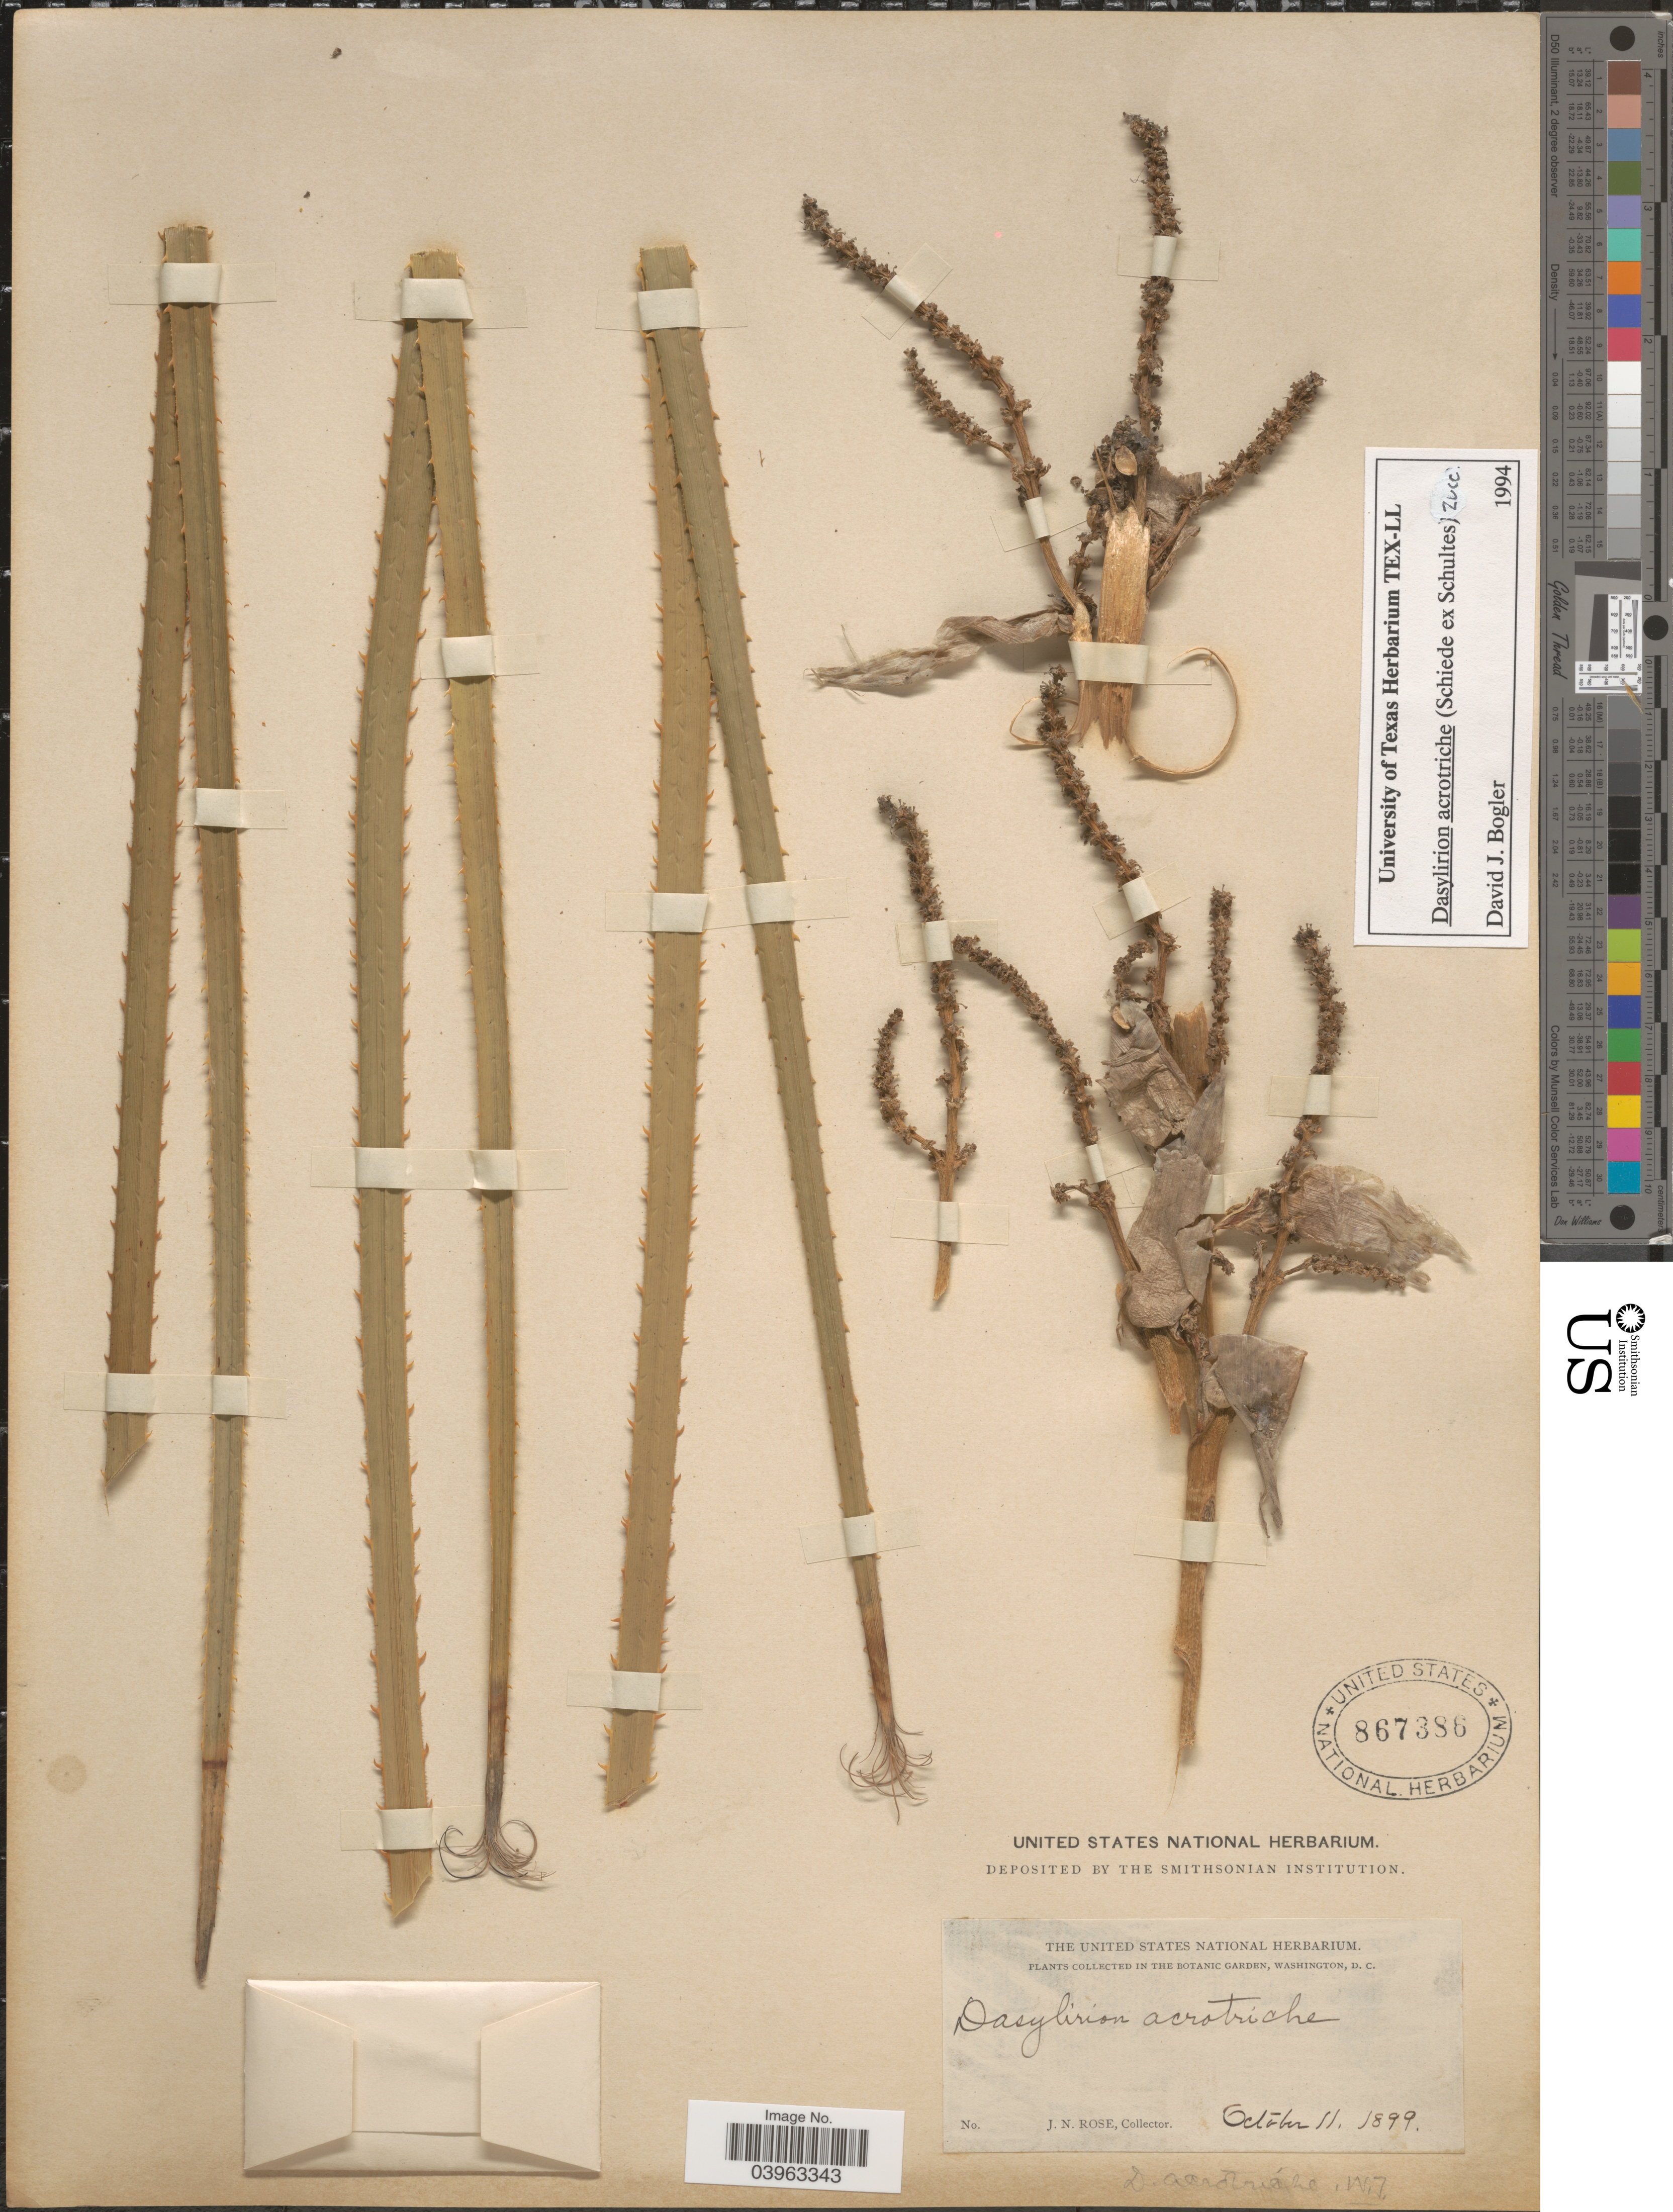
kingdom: Plantae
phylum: Tracheophyta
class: Liliopsida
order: Asparagales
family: Asparagaceae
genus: Dasylirion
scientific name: Dasylirion acrotrichum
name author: (Schiede) Zucc.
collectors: J. N. Rose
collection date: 1899-10-11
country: United States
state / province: District of Columbia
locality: In the Botanic Garden, Washington, D. C.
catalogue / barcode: US 867386